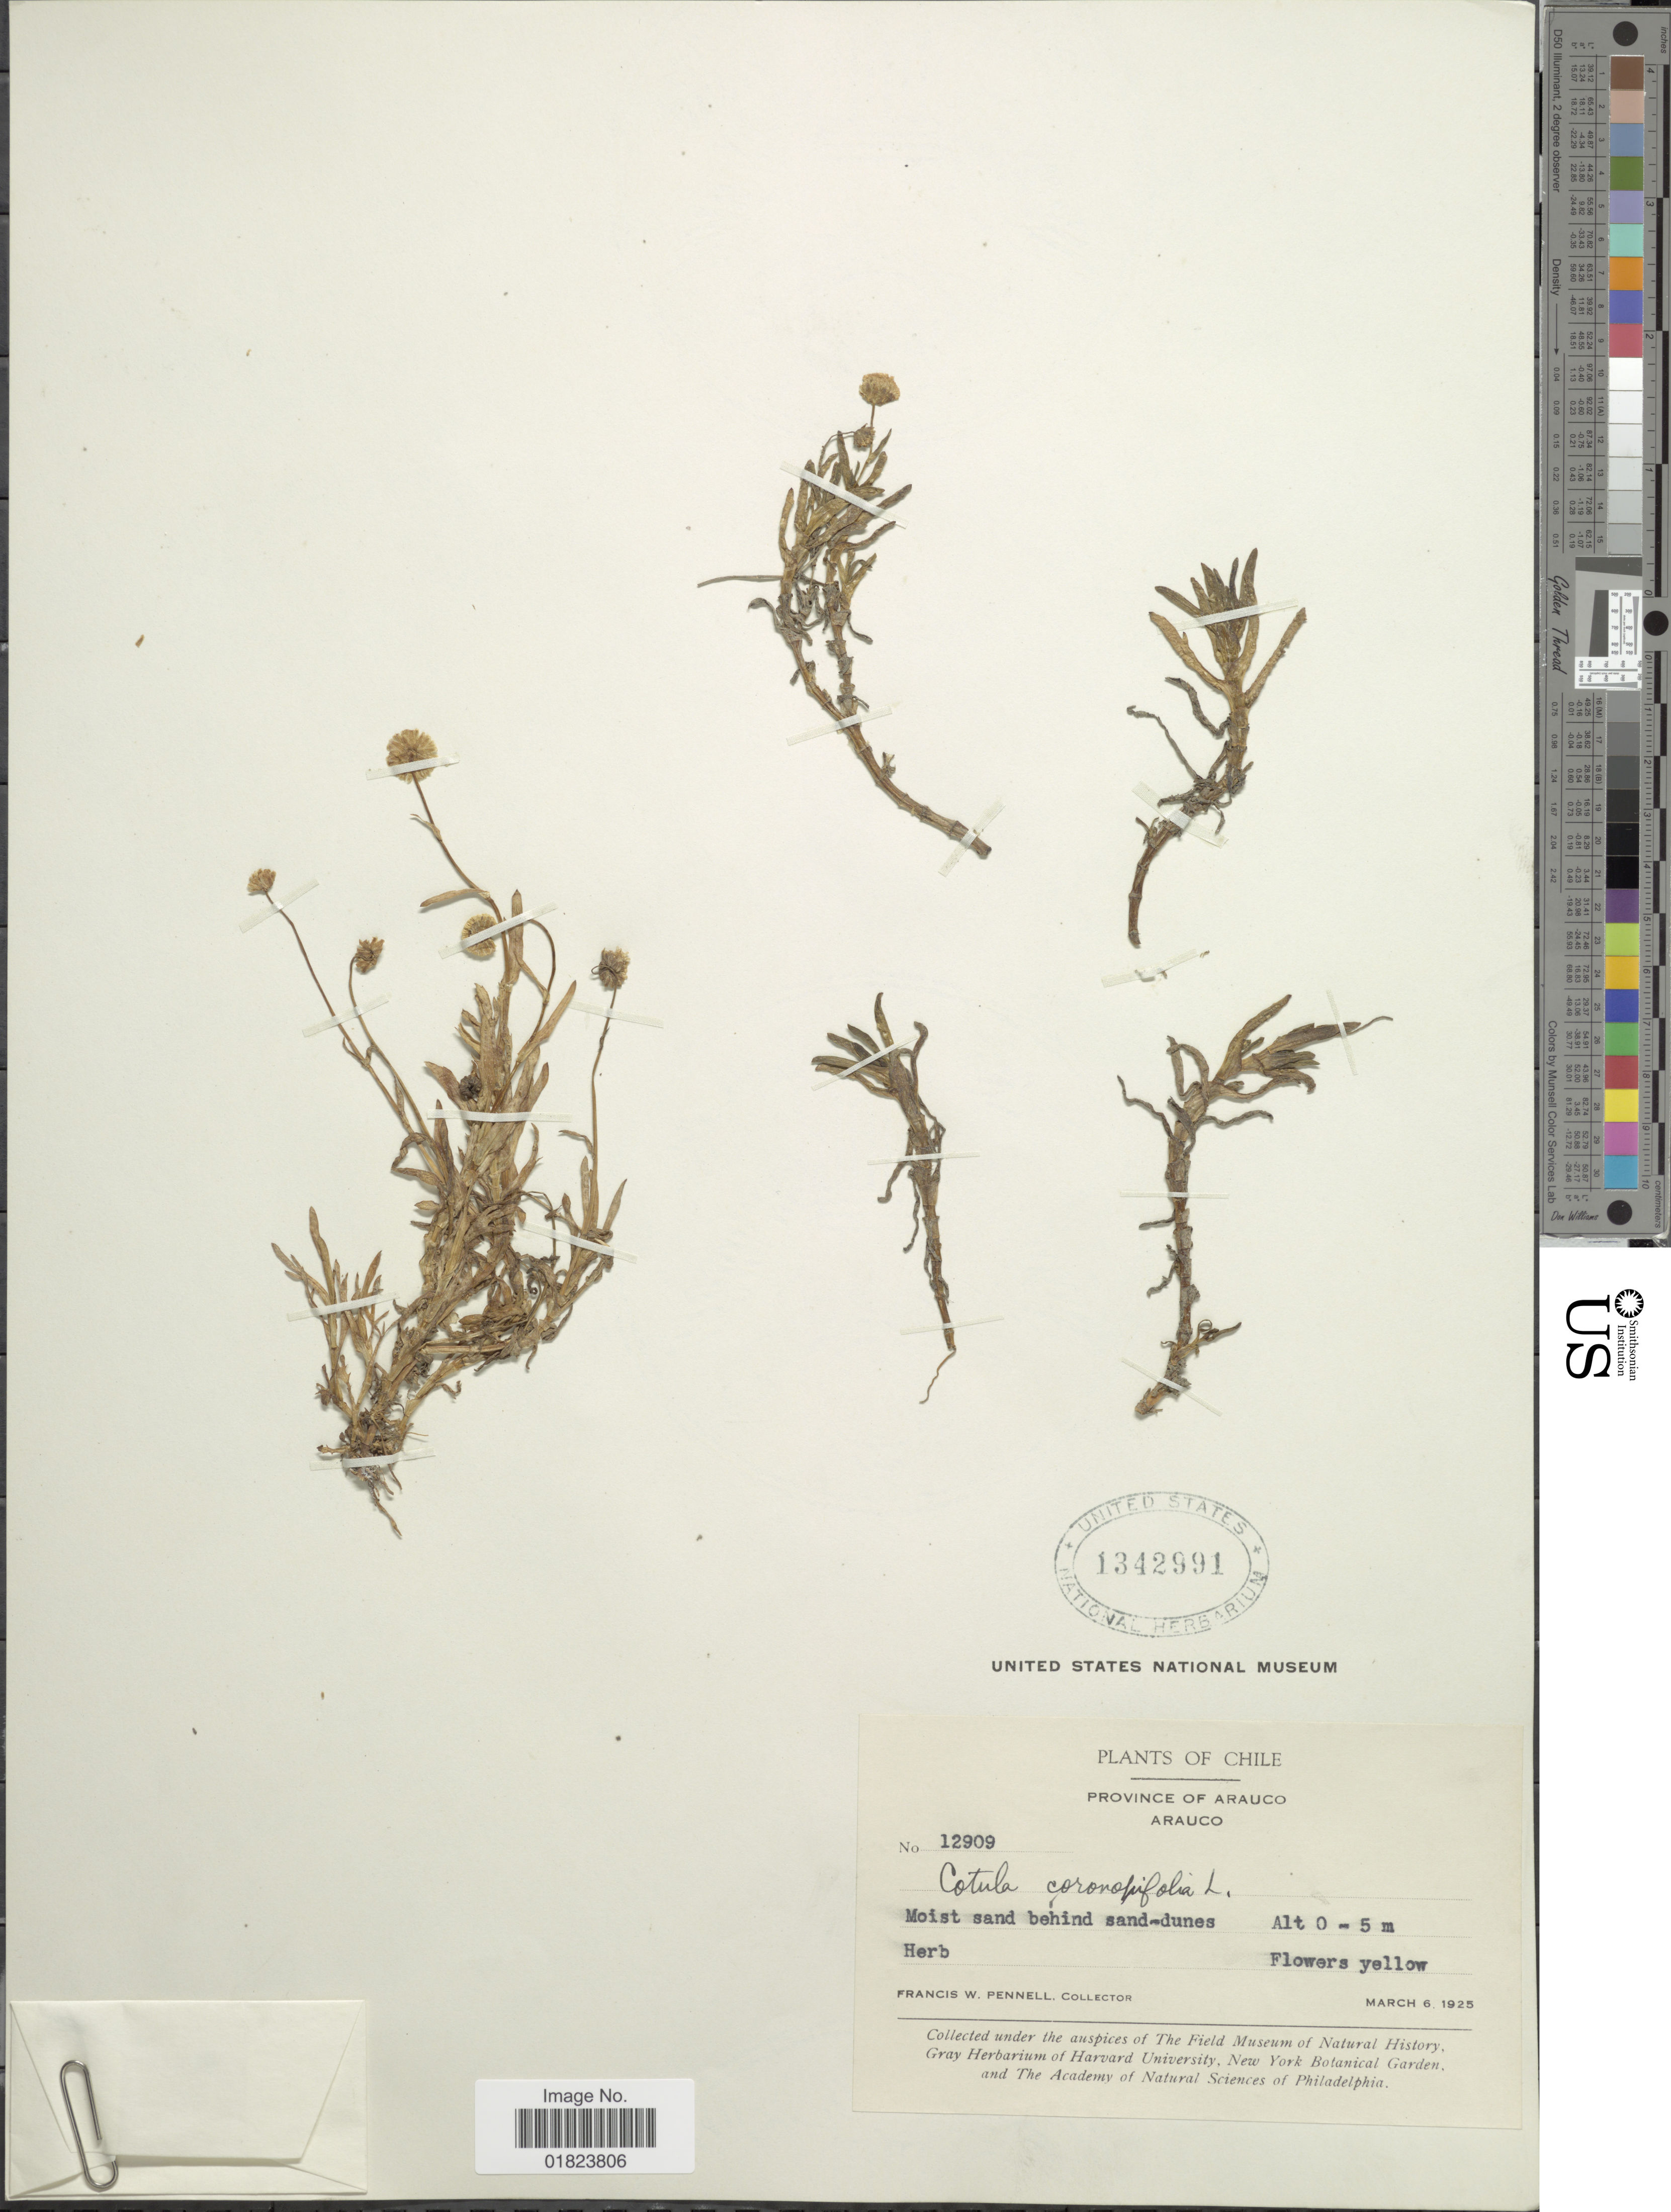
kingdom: Plantae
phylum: Tracheophyta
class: Magnoliopsida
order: Asterales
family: Asteraceae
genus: Cotula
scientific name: Cotula coronopifolia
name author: L.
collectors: F. W. Pennell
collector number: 12909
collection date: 1925-03-06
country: Chile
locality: Province of Arauco, Arauco.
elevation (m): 0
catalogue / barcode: US 1342991